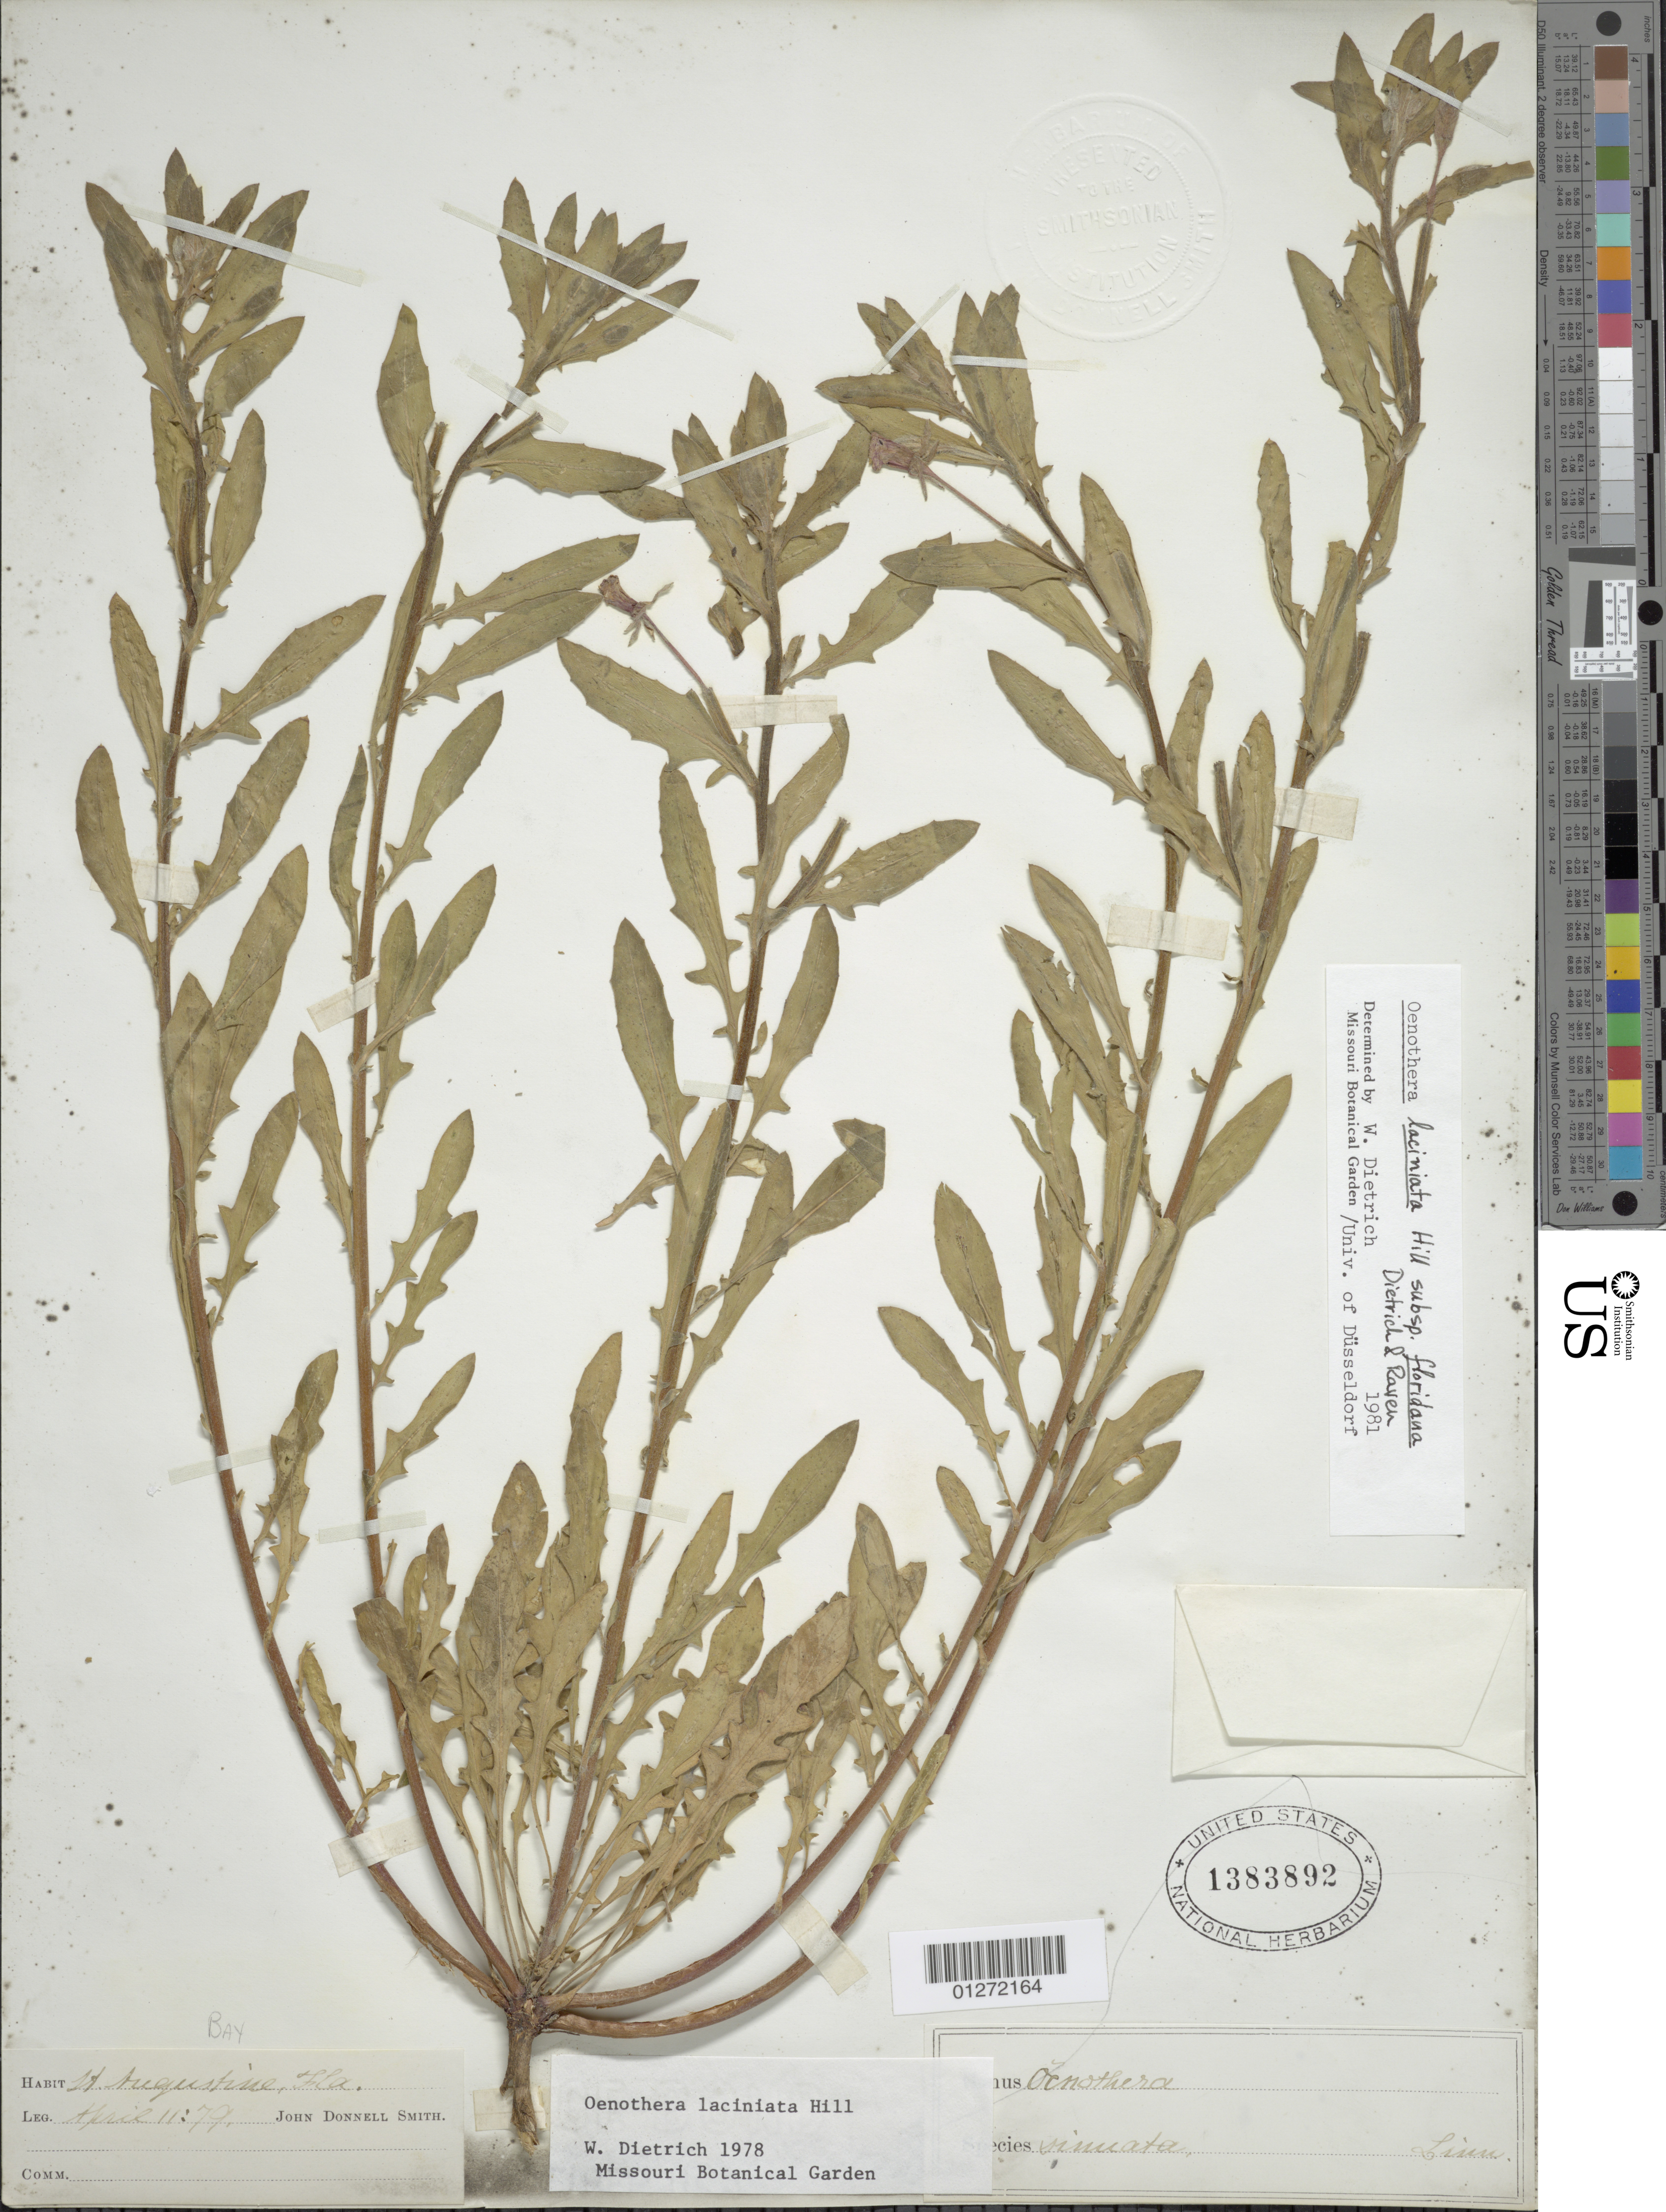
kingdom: Plantae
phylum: Tracheophyta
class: Magnoliopsida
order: Myrtales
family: Onagraceae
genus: Oenothera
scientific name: Oenothera laciniata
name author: Hill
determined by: Dietrich, W.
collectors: J. Donnell Smith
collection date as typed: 11 Apr 1879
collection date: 1879-04-11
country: United States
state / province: Florida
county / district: Saint Johns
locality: St. Augustine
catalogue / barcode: US 1383892